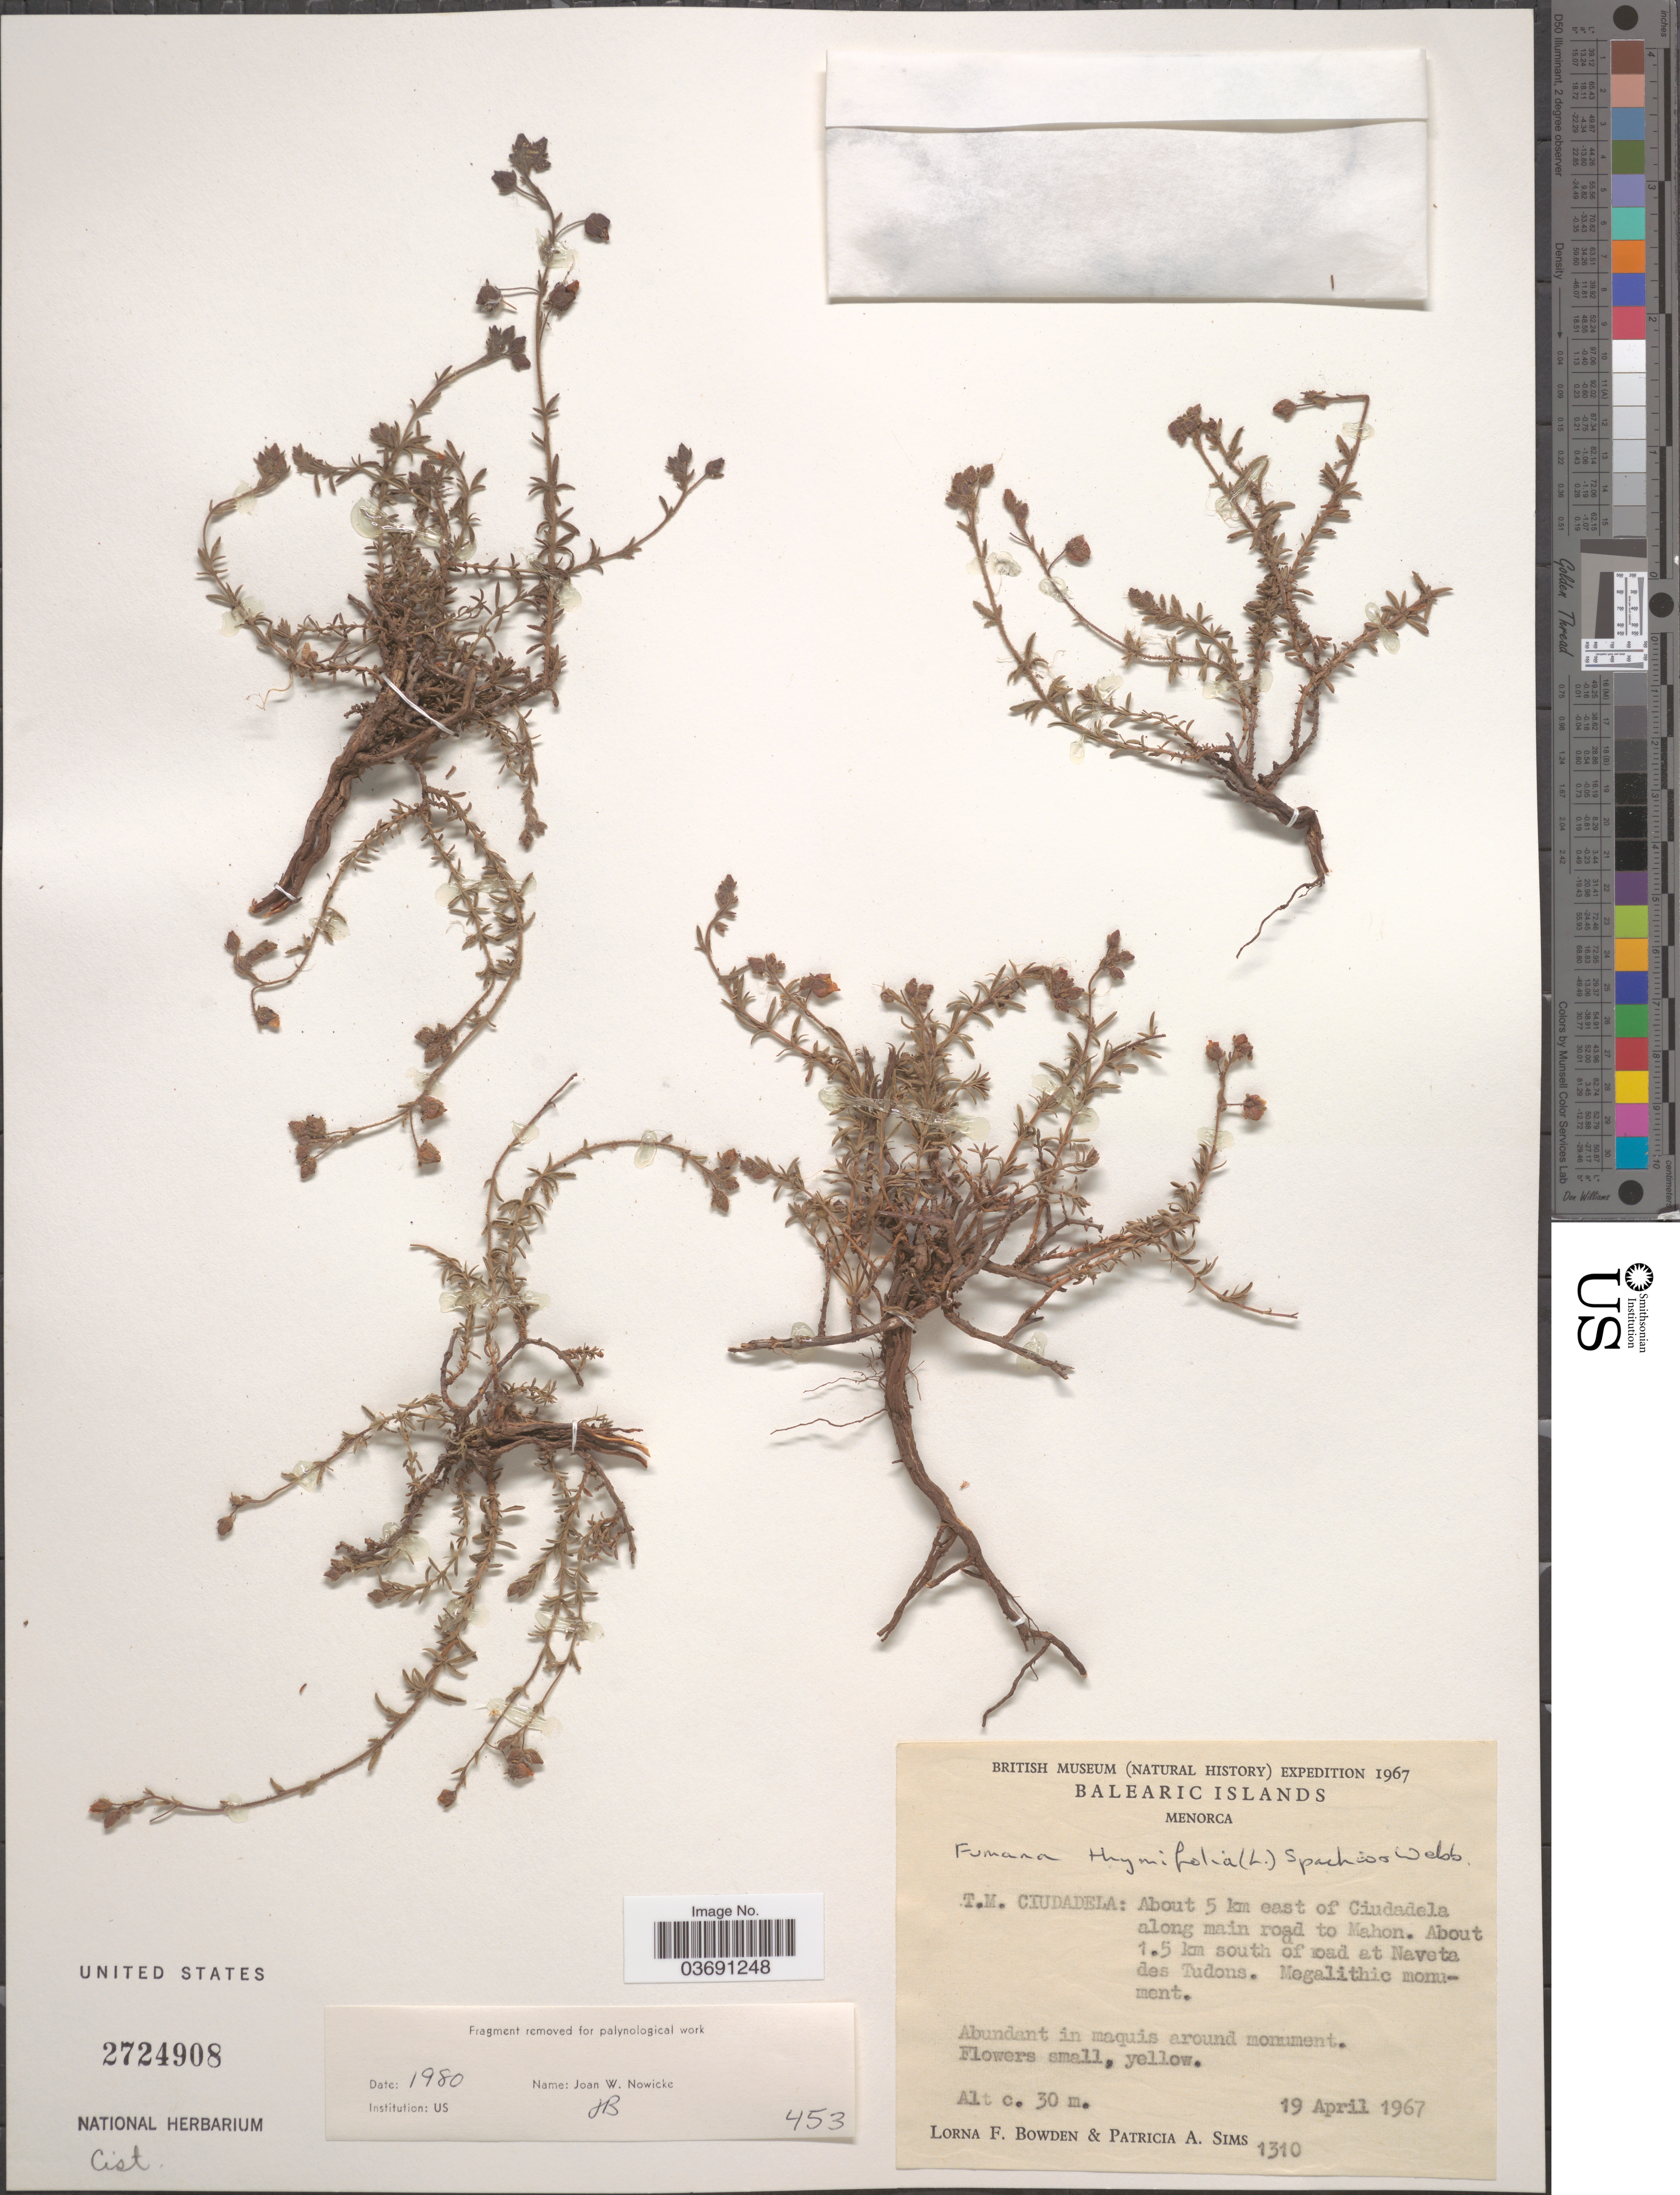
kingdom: Plantae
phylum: Tracheophyta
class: Magnoliopsida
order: Malvales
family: Cistaceae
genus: Fumana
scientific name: Fumana thymifolia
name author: (L.) Spach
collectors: L. F. Bowden & P. A. Sims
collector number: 1310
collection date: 1967-04-19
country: Spain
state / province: Islas Baleares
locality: Balearic Islands. Menorca. T.M. Ciudadela: About 5 km east of Ciudadela along main road to Mahon. About 1.5 km south of road at Naveta des Tudons. Megalithic monument.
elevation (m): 30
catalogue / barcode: US 2724908